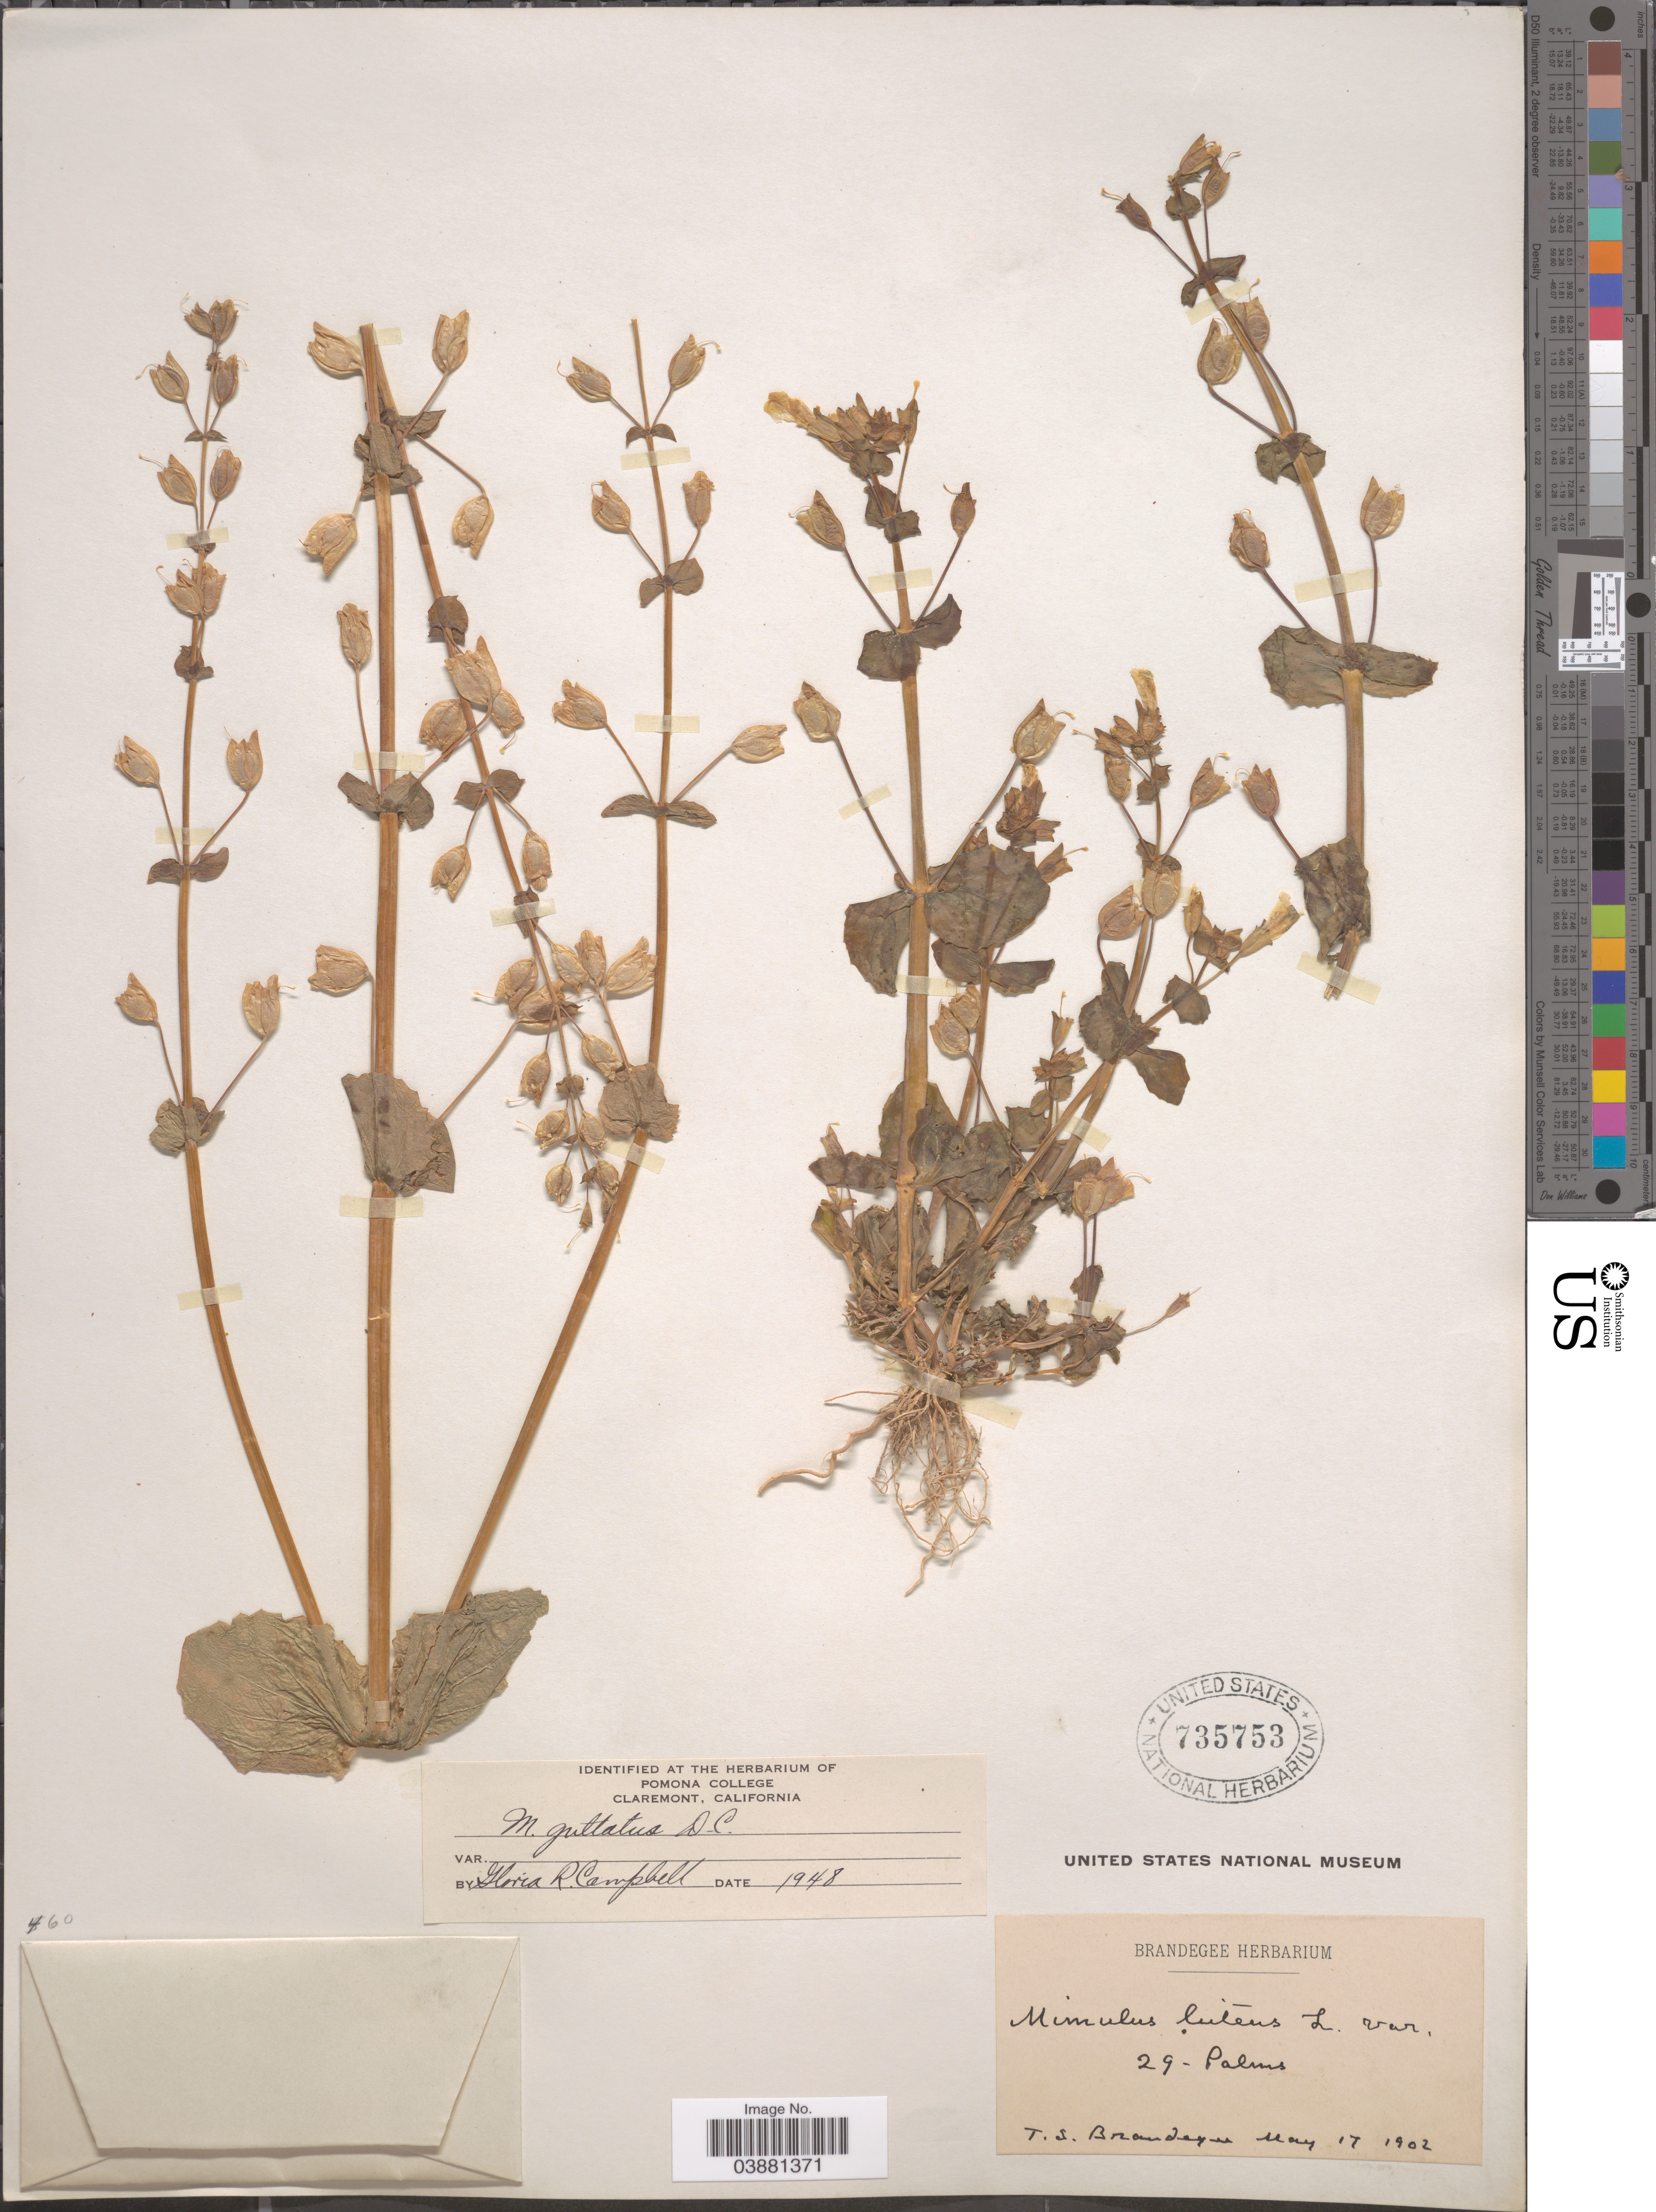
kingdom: Plantae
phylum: Tracheophyta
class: Magnoliopsida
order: Lamiales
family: Phrymaceae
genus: Mimulus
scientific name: Mimulus guttatus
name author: DC.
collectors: T. S. Brandegee (herbarium)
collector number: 29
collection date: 1902-05-17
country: United States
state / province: California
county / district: San Bernardino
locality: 29 Palms.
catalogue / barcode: US 735753